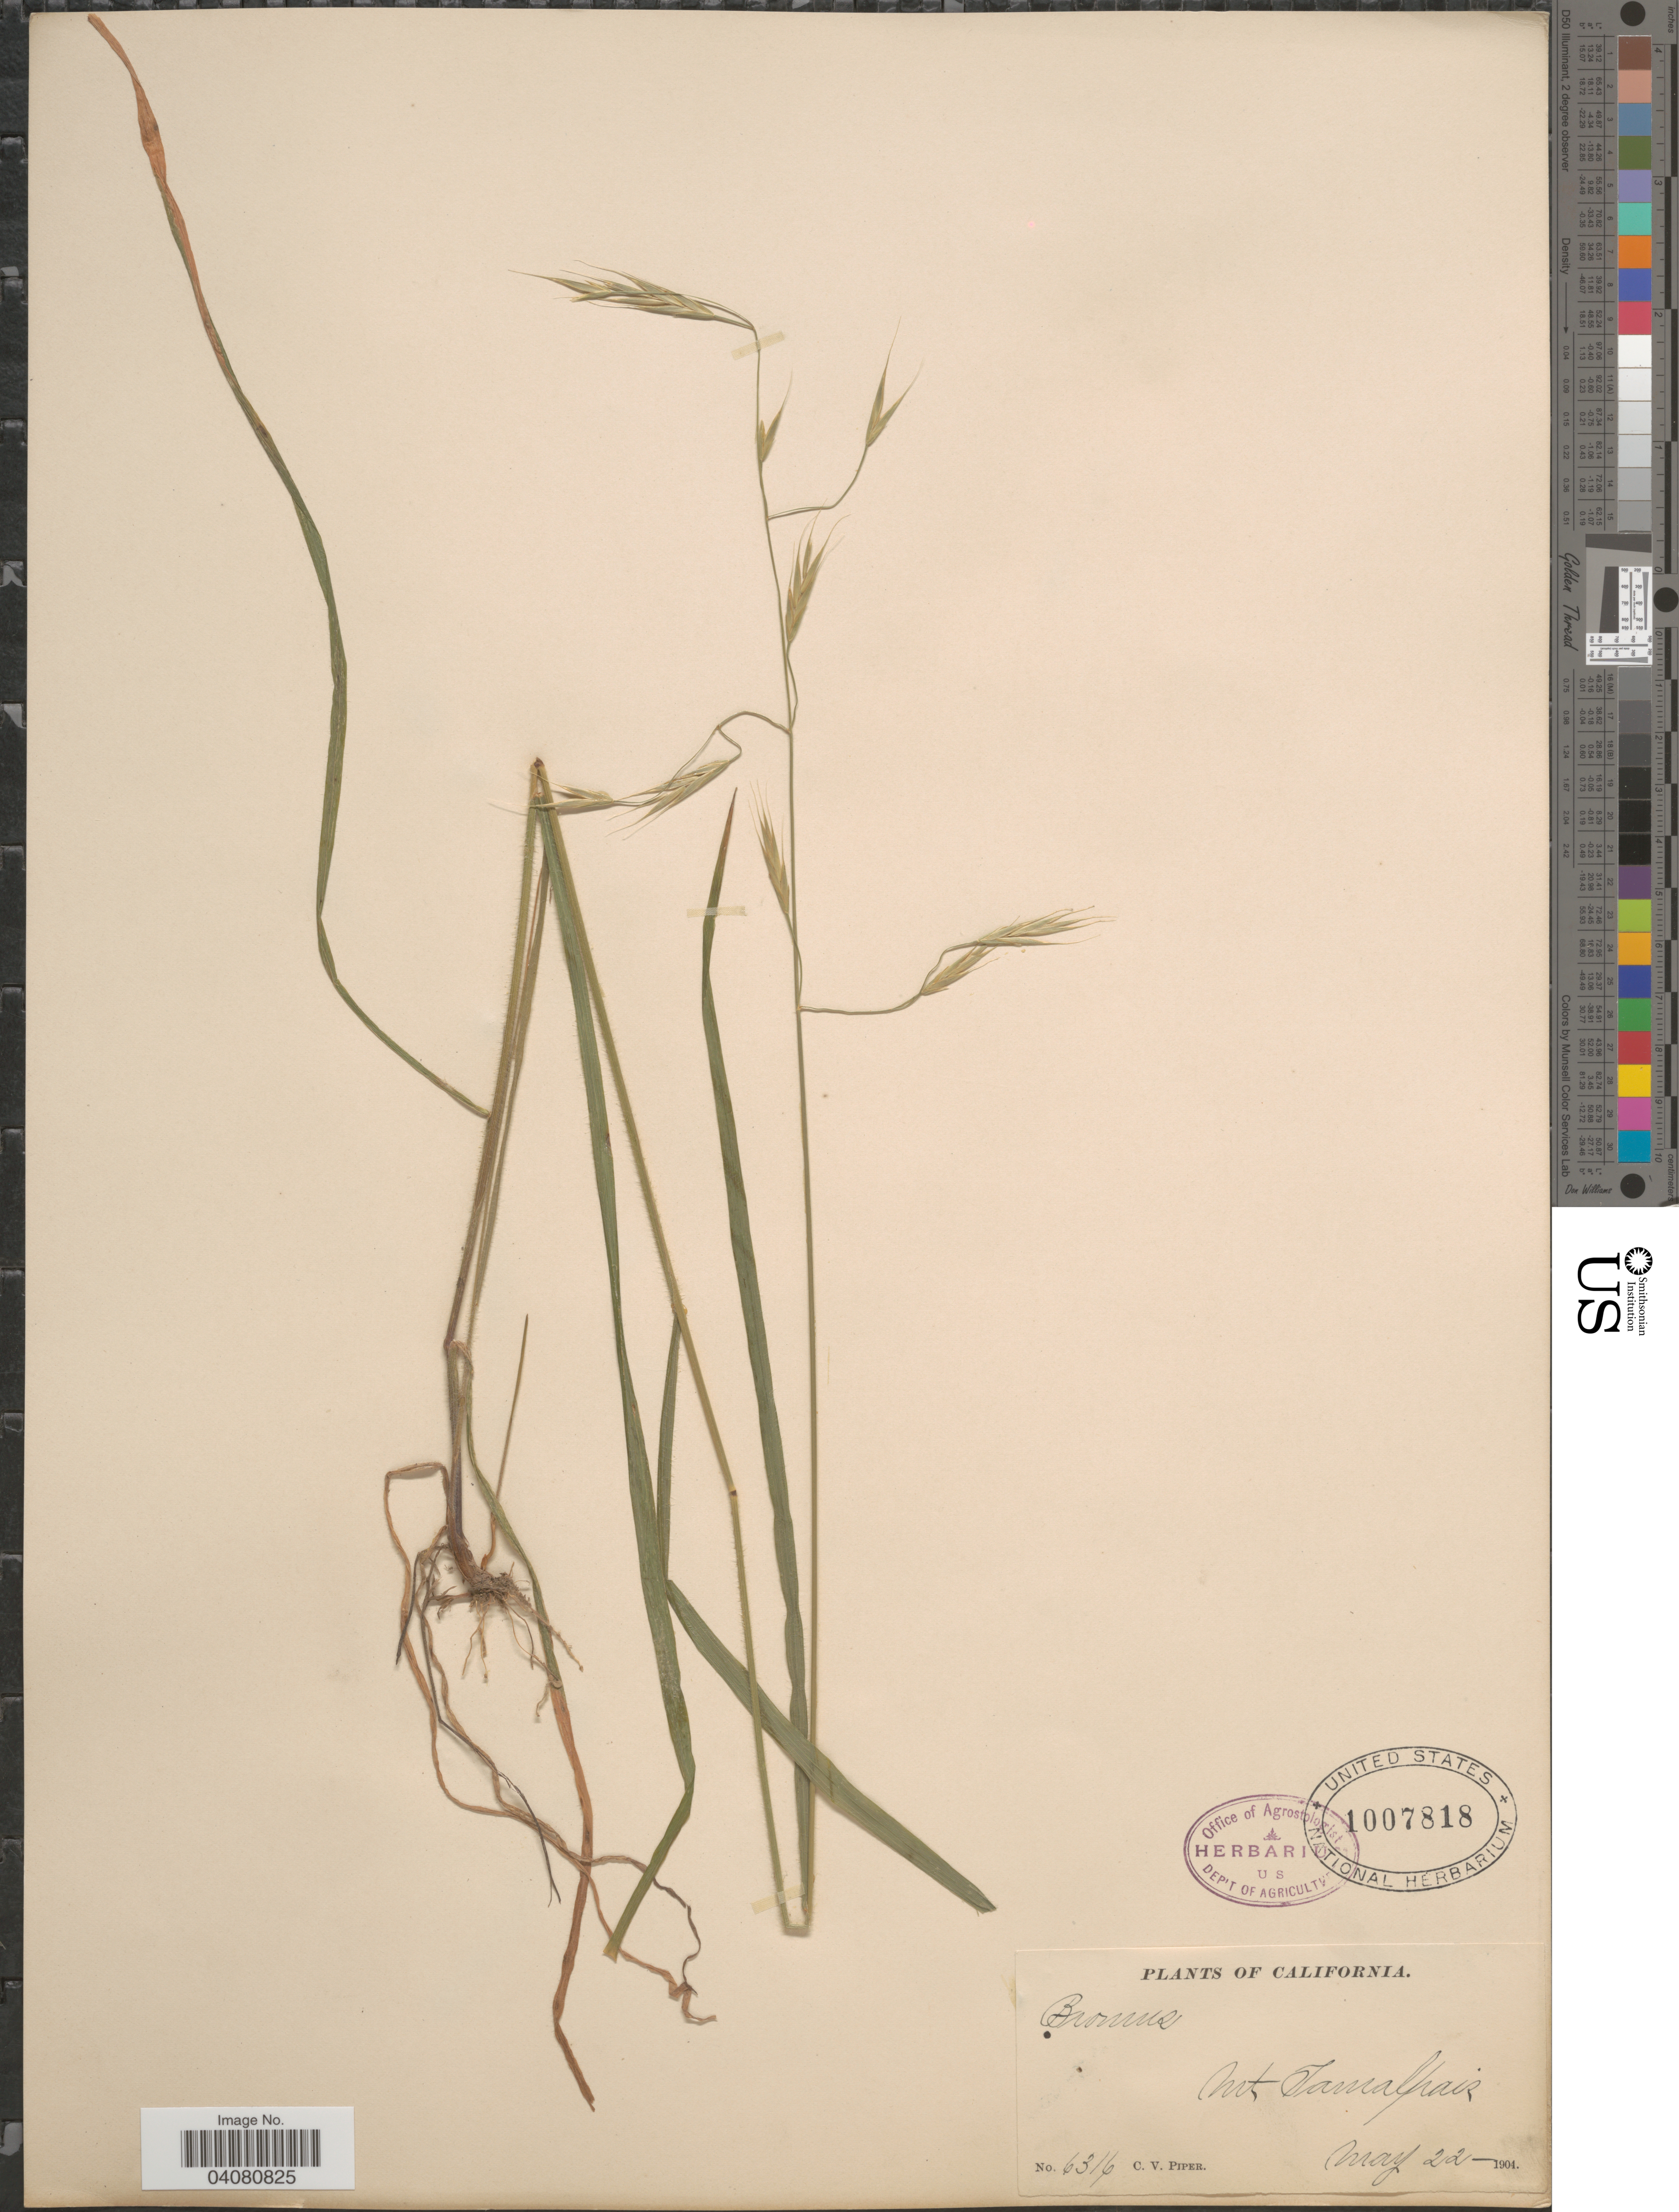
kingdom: Plantae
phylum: Tracheophyta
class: Liliopsida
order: Poales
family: Poaceae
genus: Bromus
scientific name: Bromus carinatus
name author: Hook. & Arn.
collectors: C. V. Piper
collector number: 6316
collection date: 1904-05-22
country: United States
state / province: California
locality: Mt Tamalpais.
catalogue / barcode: US 1007818